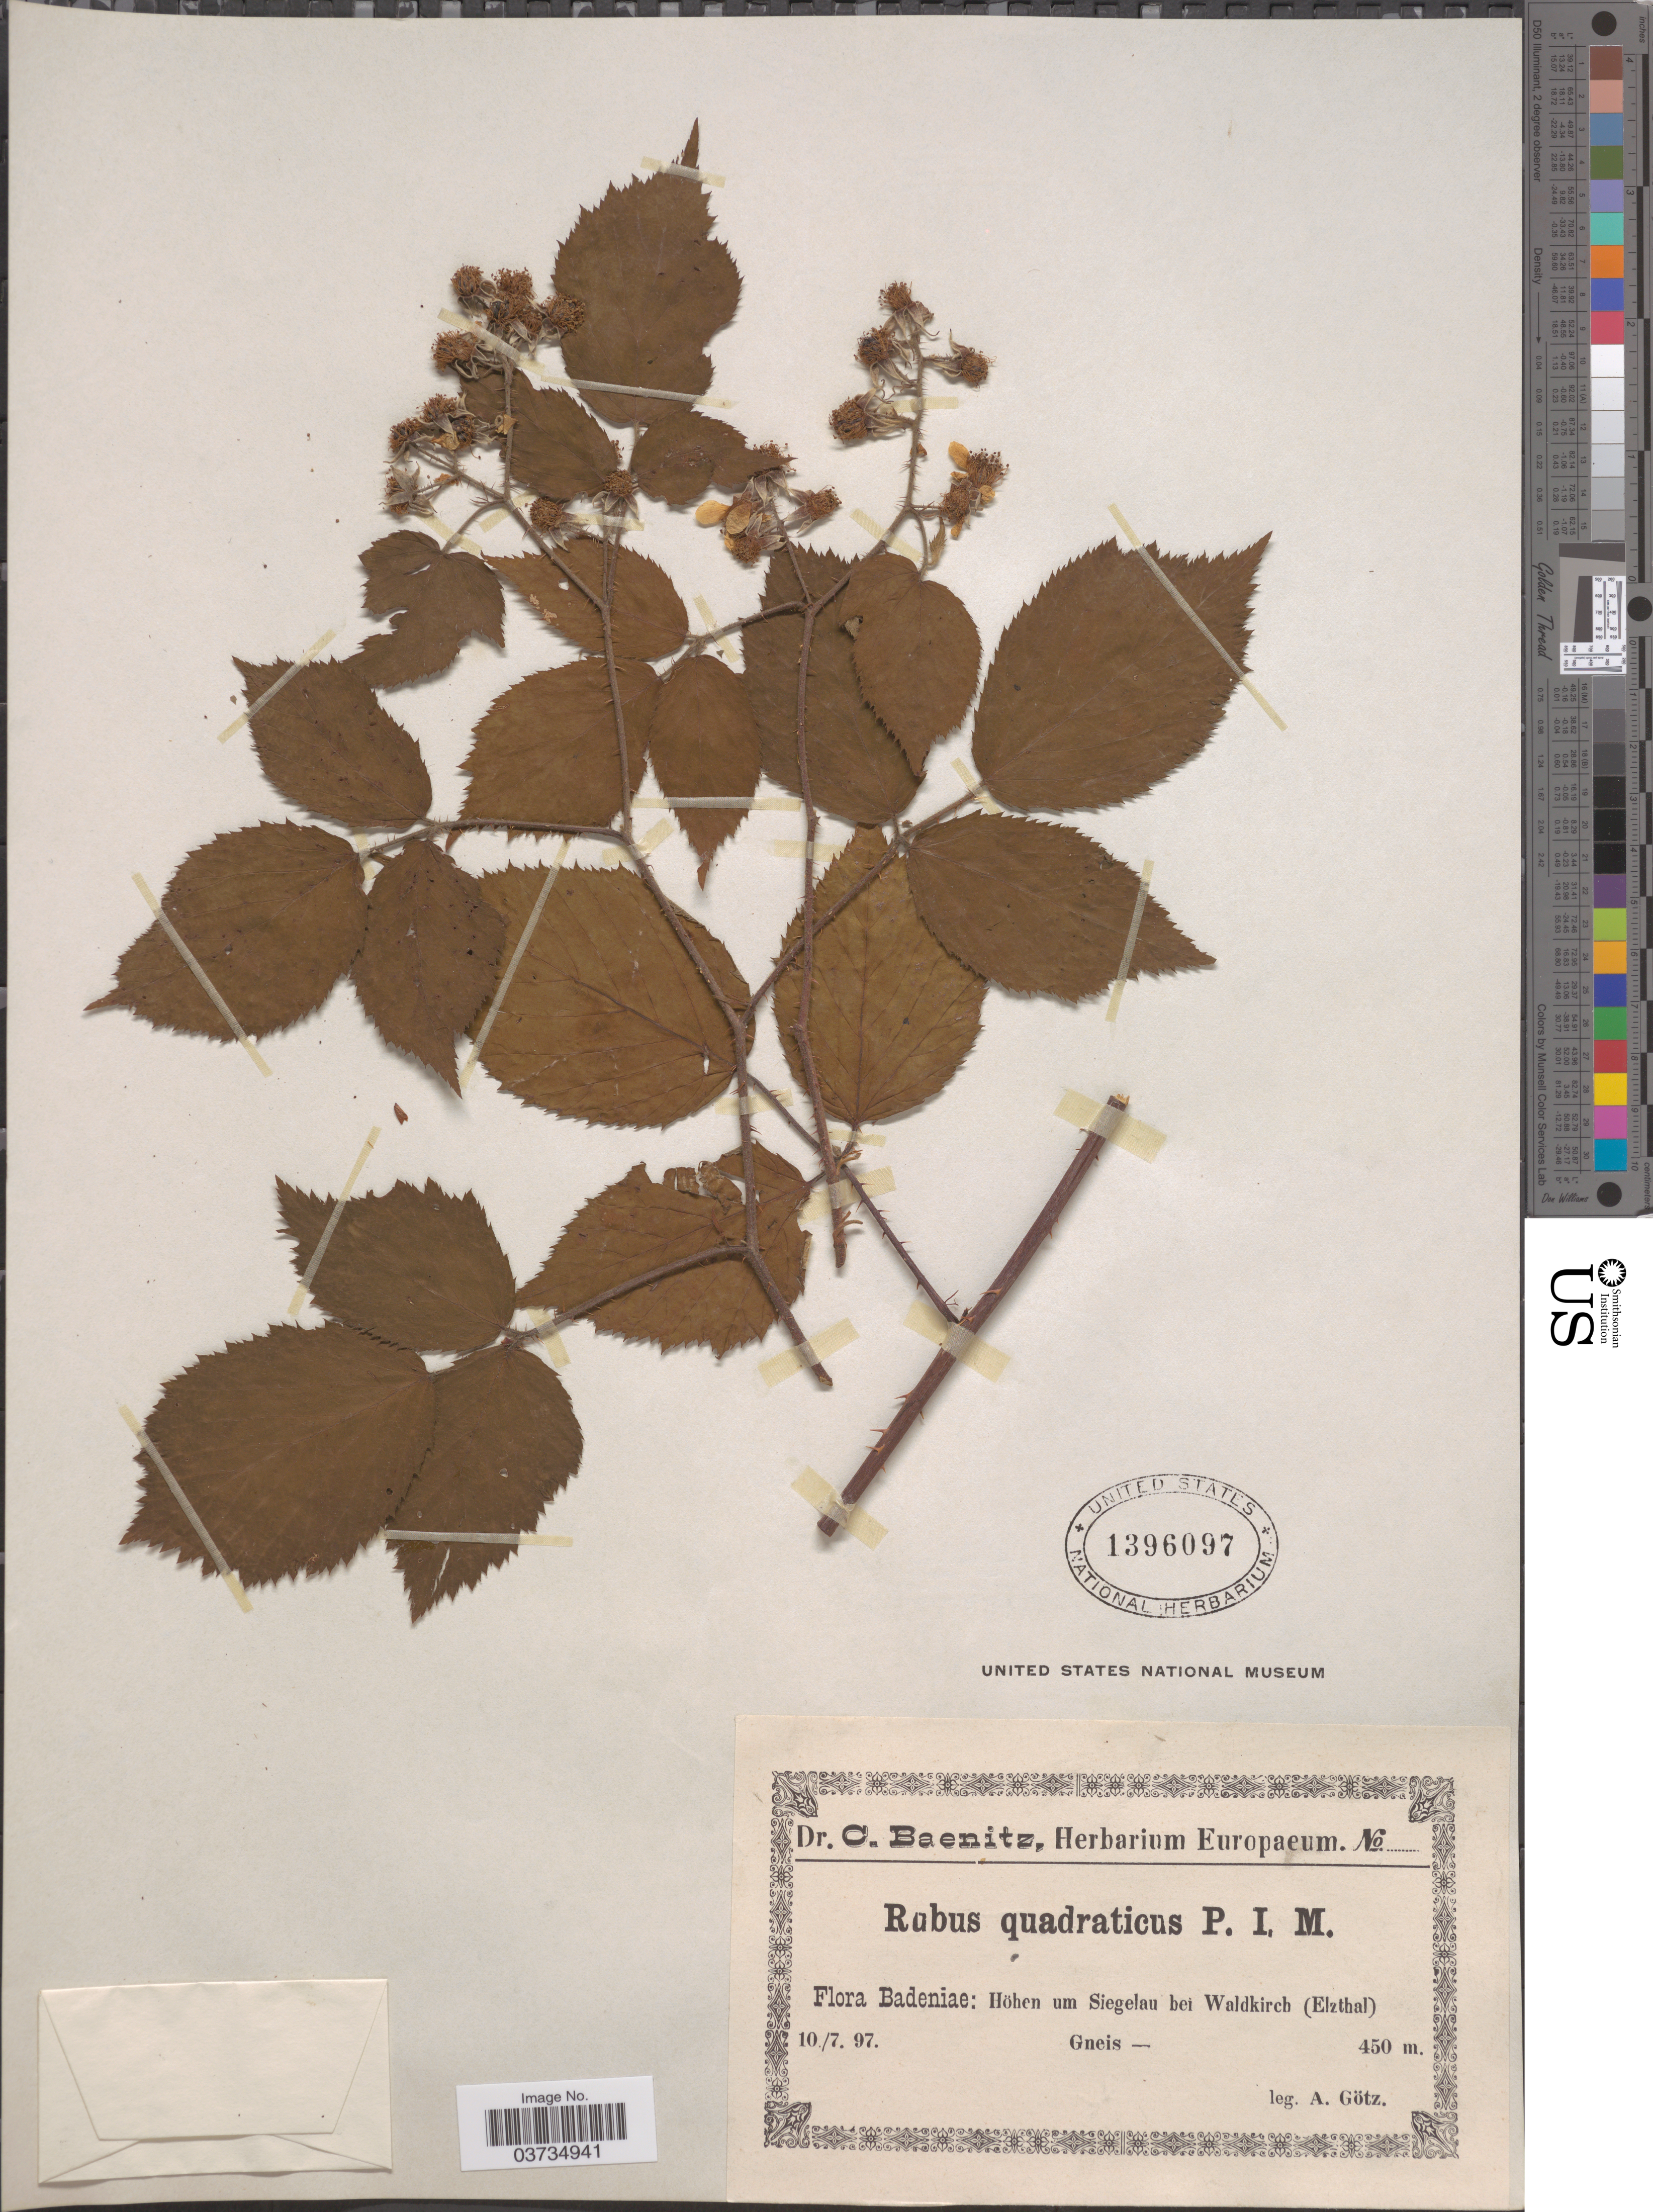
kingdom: Plantae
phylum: Tracheophyta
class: Magnoliopsida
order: Rosales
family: Rosaceae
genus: Rubus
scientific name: Rubus quadraticus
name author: P.J. Müll.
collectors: A. Götz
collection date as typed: Transcribed d/m/y: 10/7/97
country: Germany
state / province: Baden-Württemberg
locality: Badeniae: Höhen um Siegelau bei Waldkirch (Elzthal).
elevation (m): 450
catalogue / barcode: US 1396097